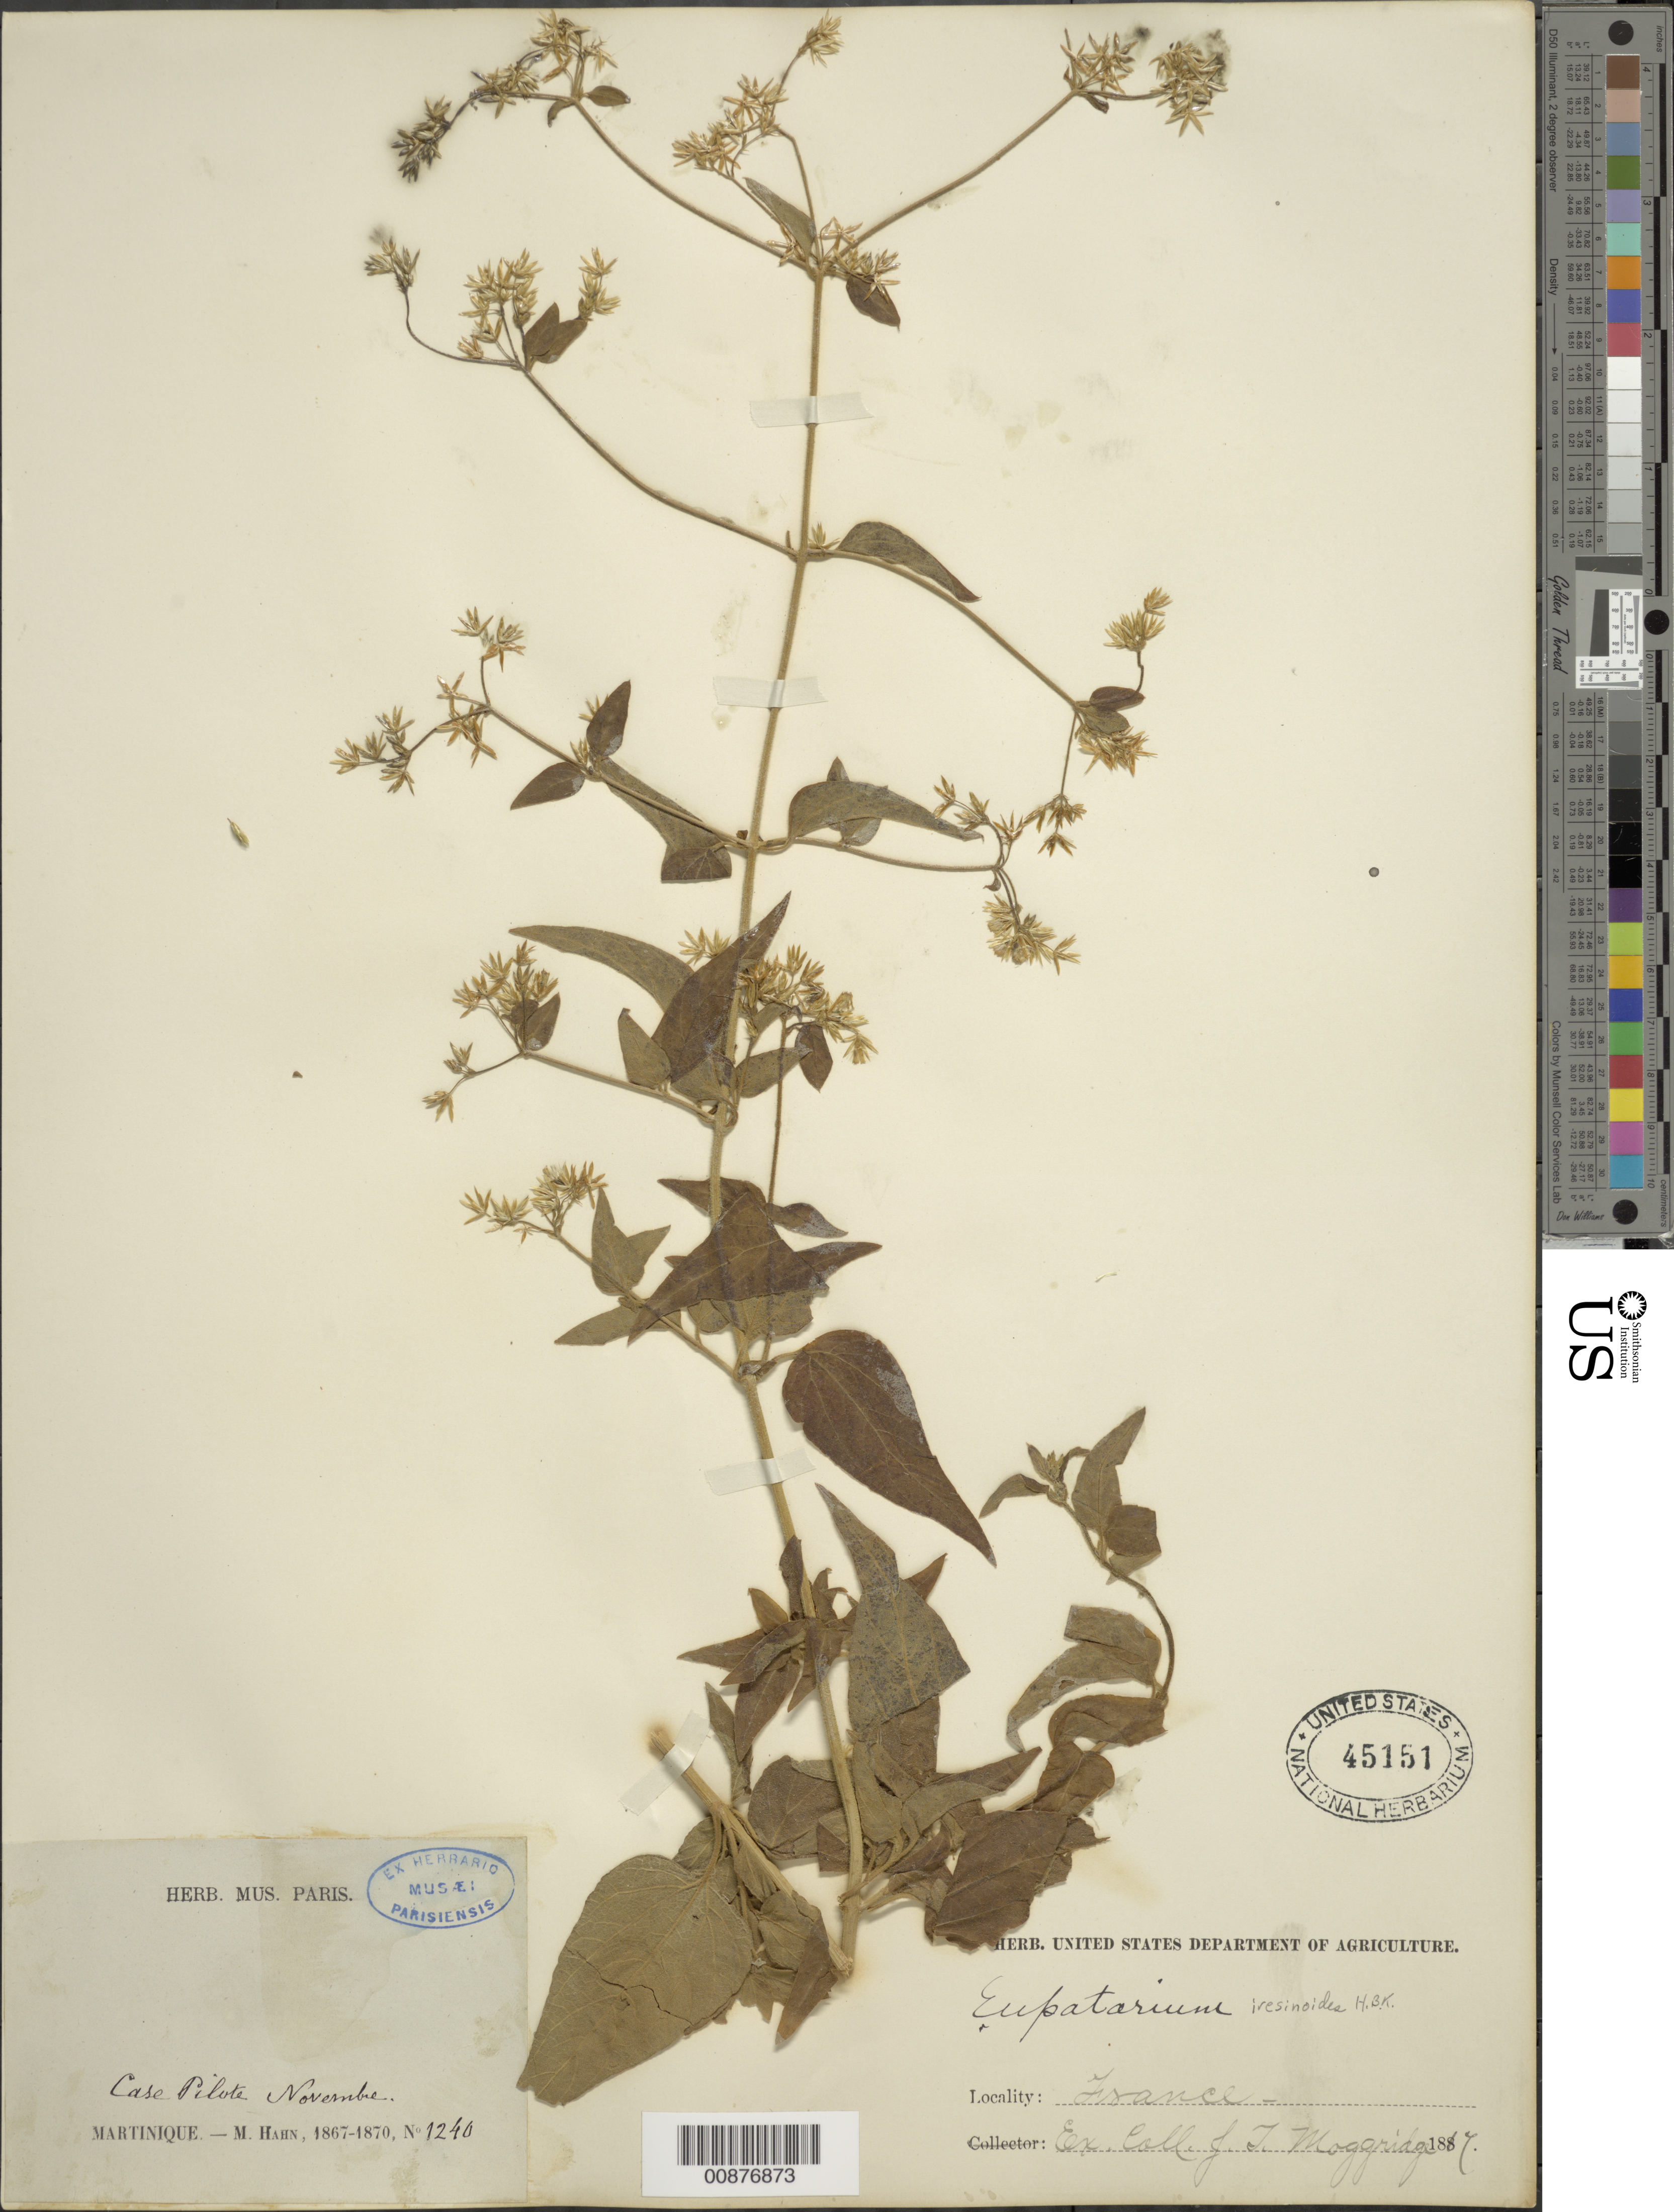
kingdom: Plantae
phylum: Tracheophyta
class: Magnoliopsida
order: Asterales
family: Asteraceae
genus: Condylidium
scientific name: Condylidium iresinoides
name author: (Kunth) R.M. King & H. Rob.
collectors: M. Hahn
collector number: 1240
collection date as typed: Nov 1867 to -- Nov 1870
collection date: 1867-11/1870-11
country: Martinique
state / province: Saint-Pierre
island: Martinique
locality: Case Pilote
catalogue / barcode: US 45151